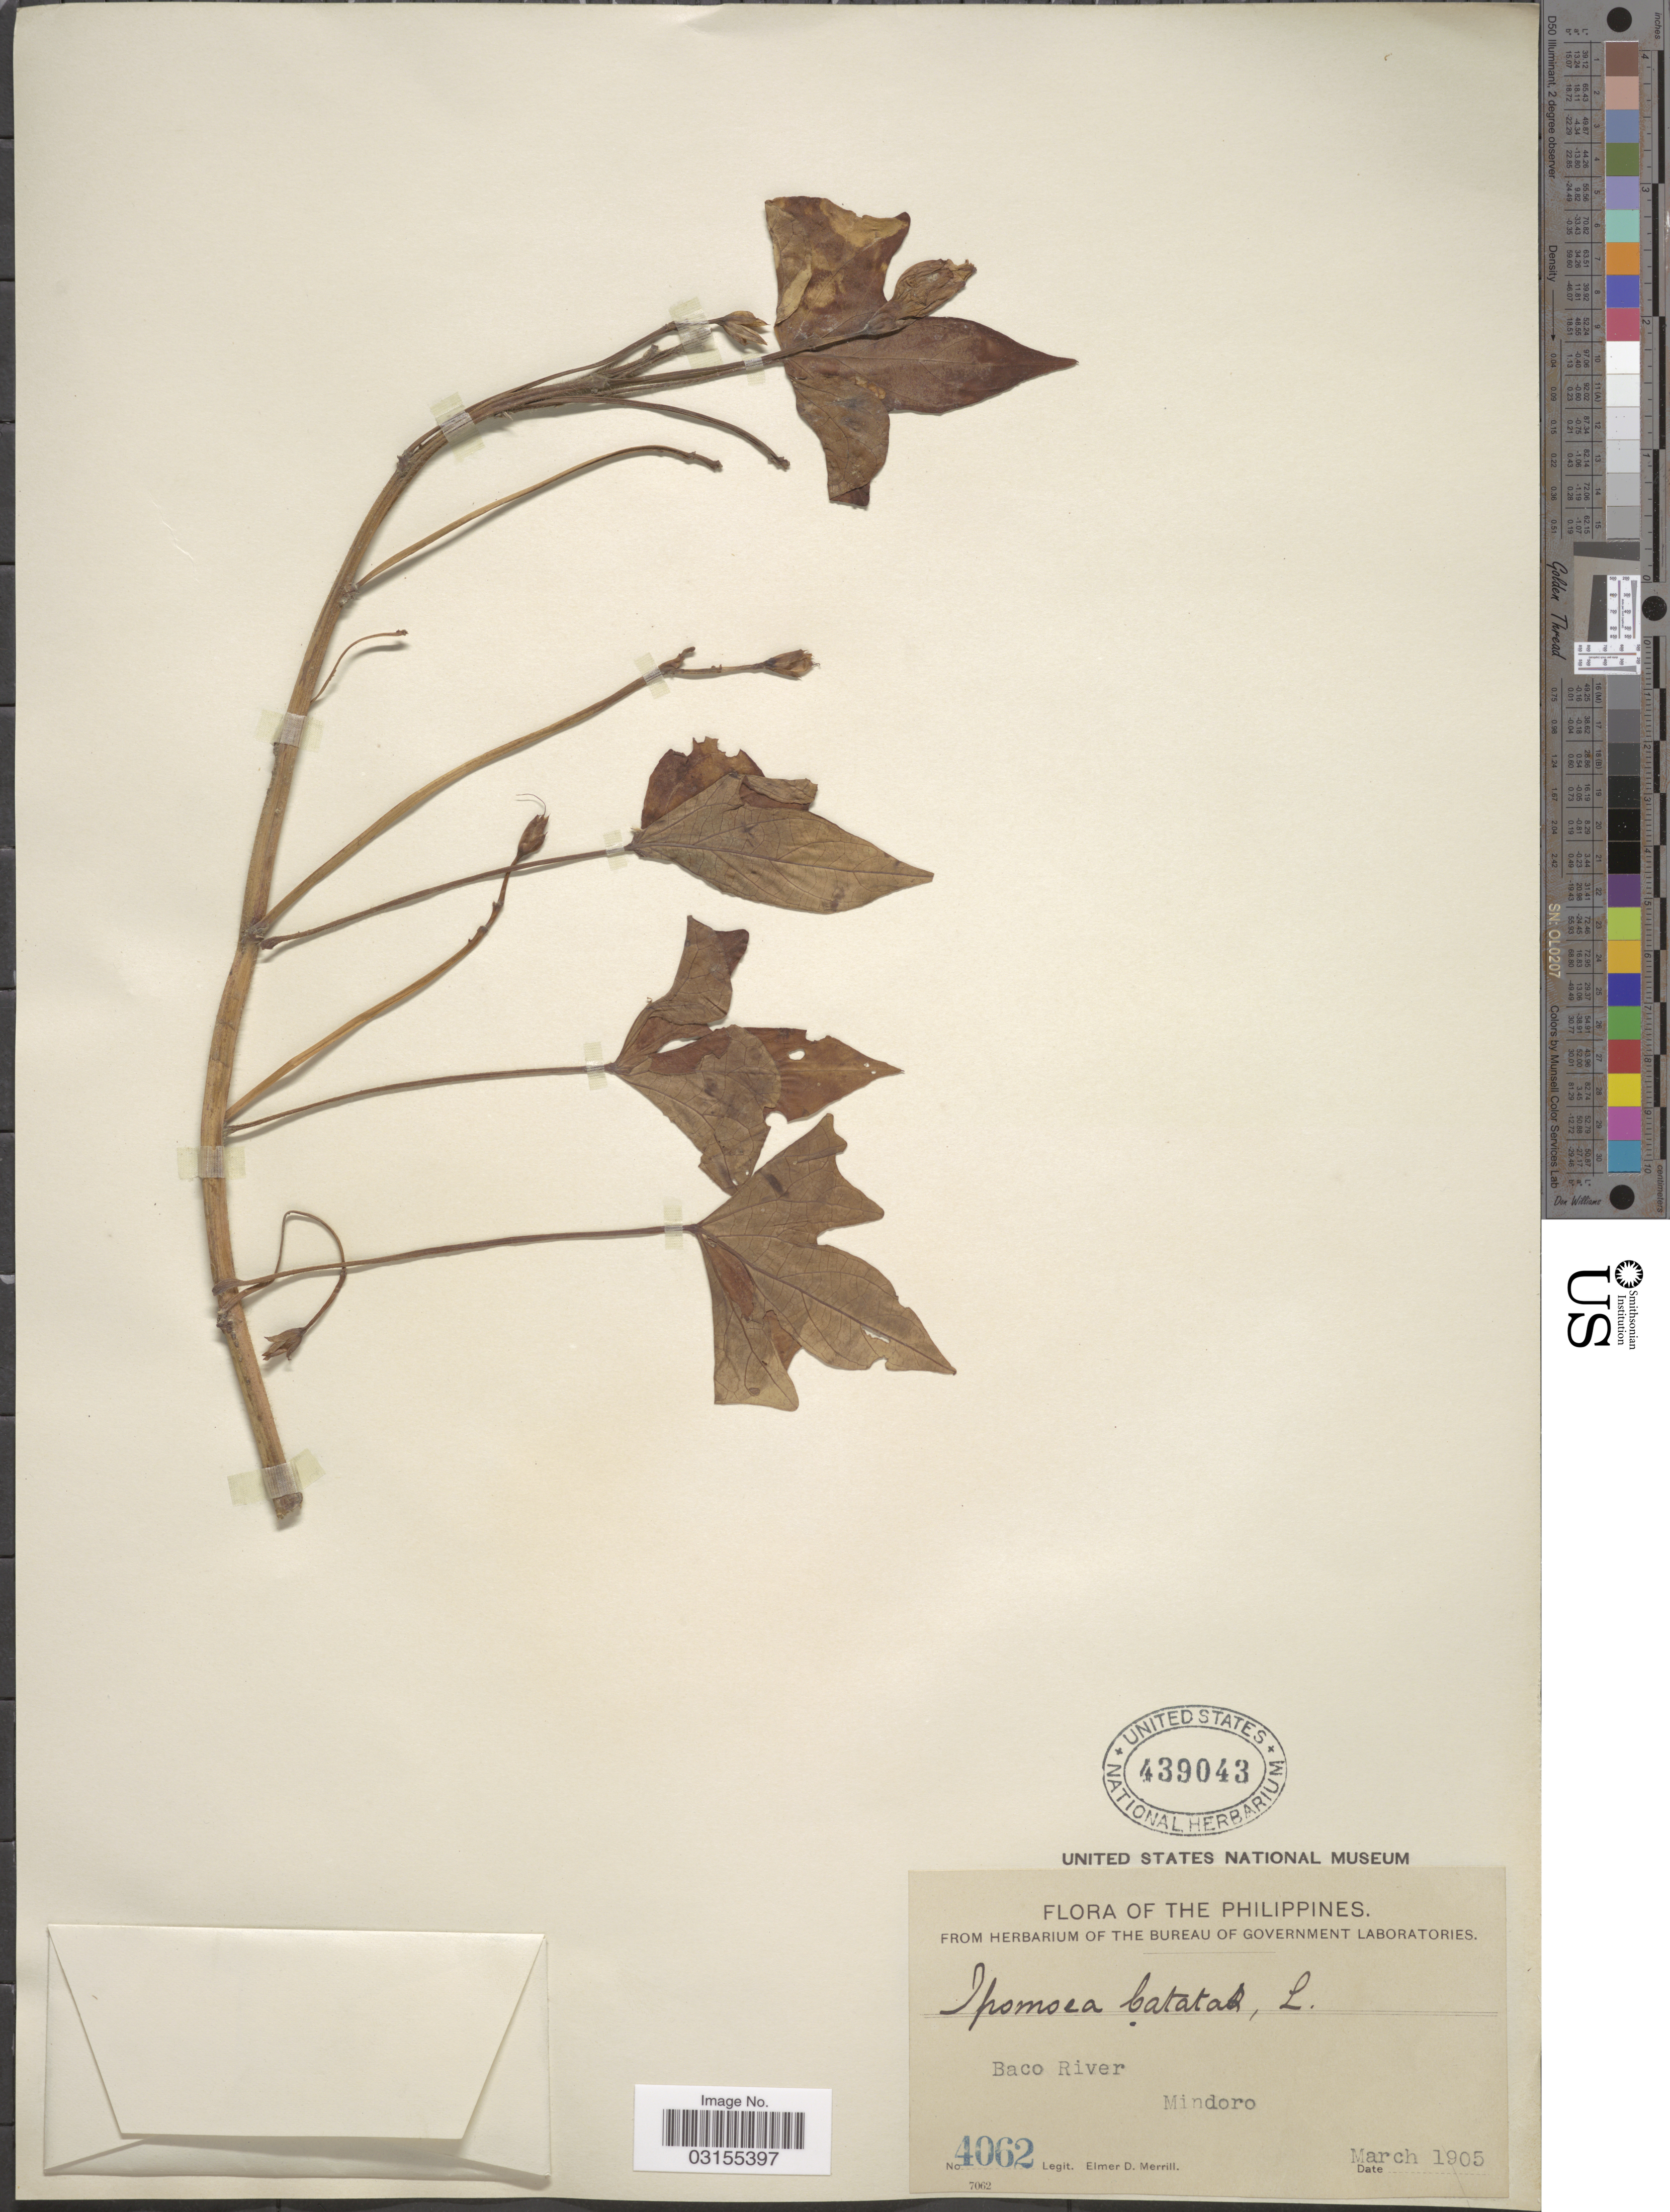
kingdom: Plantae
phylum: Tracheophyta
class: Magnoliopsida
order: Solanales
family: Convolvulaceae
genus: Ipomoea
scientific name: Ipomoea batatas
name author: (L.) Lam.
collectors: E. D. Merrill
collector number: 4062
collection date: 1905-03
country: Philippines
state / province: Mimaropa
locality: Baco River, Mindoro.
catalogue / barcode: US 439043